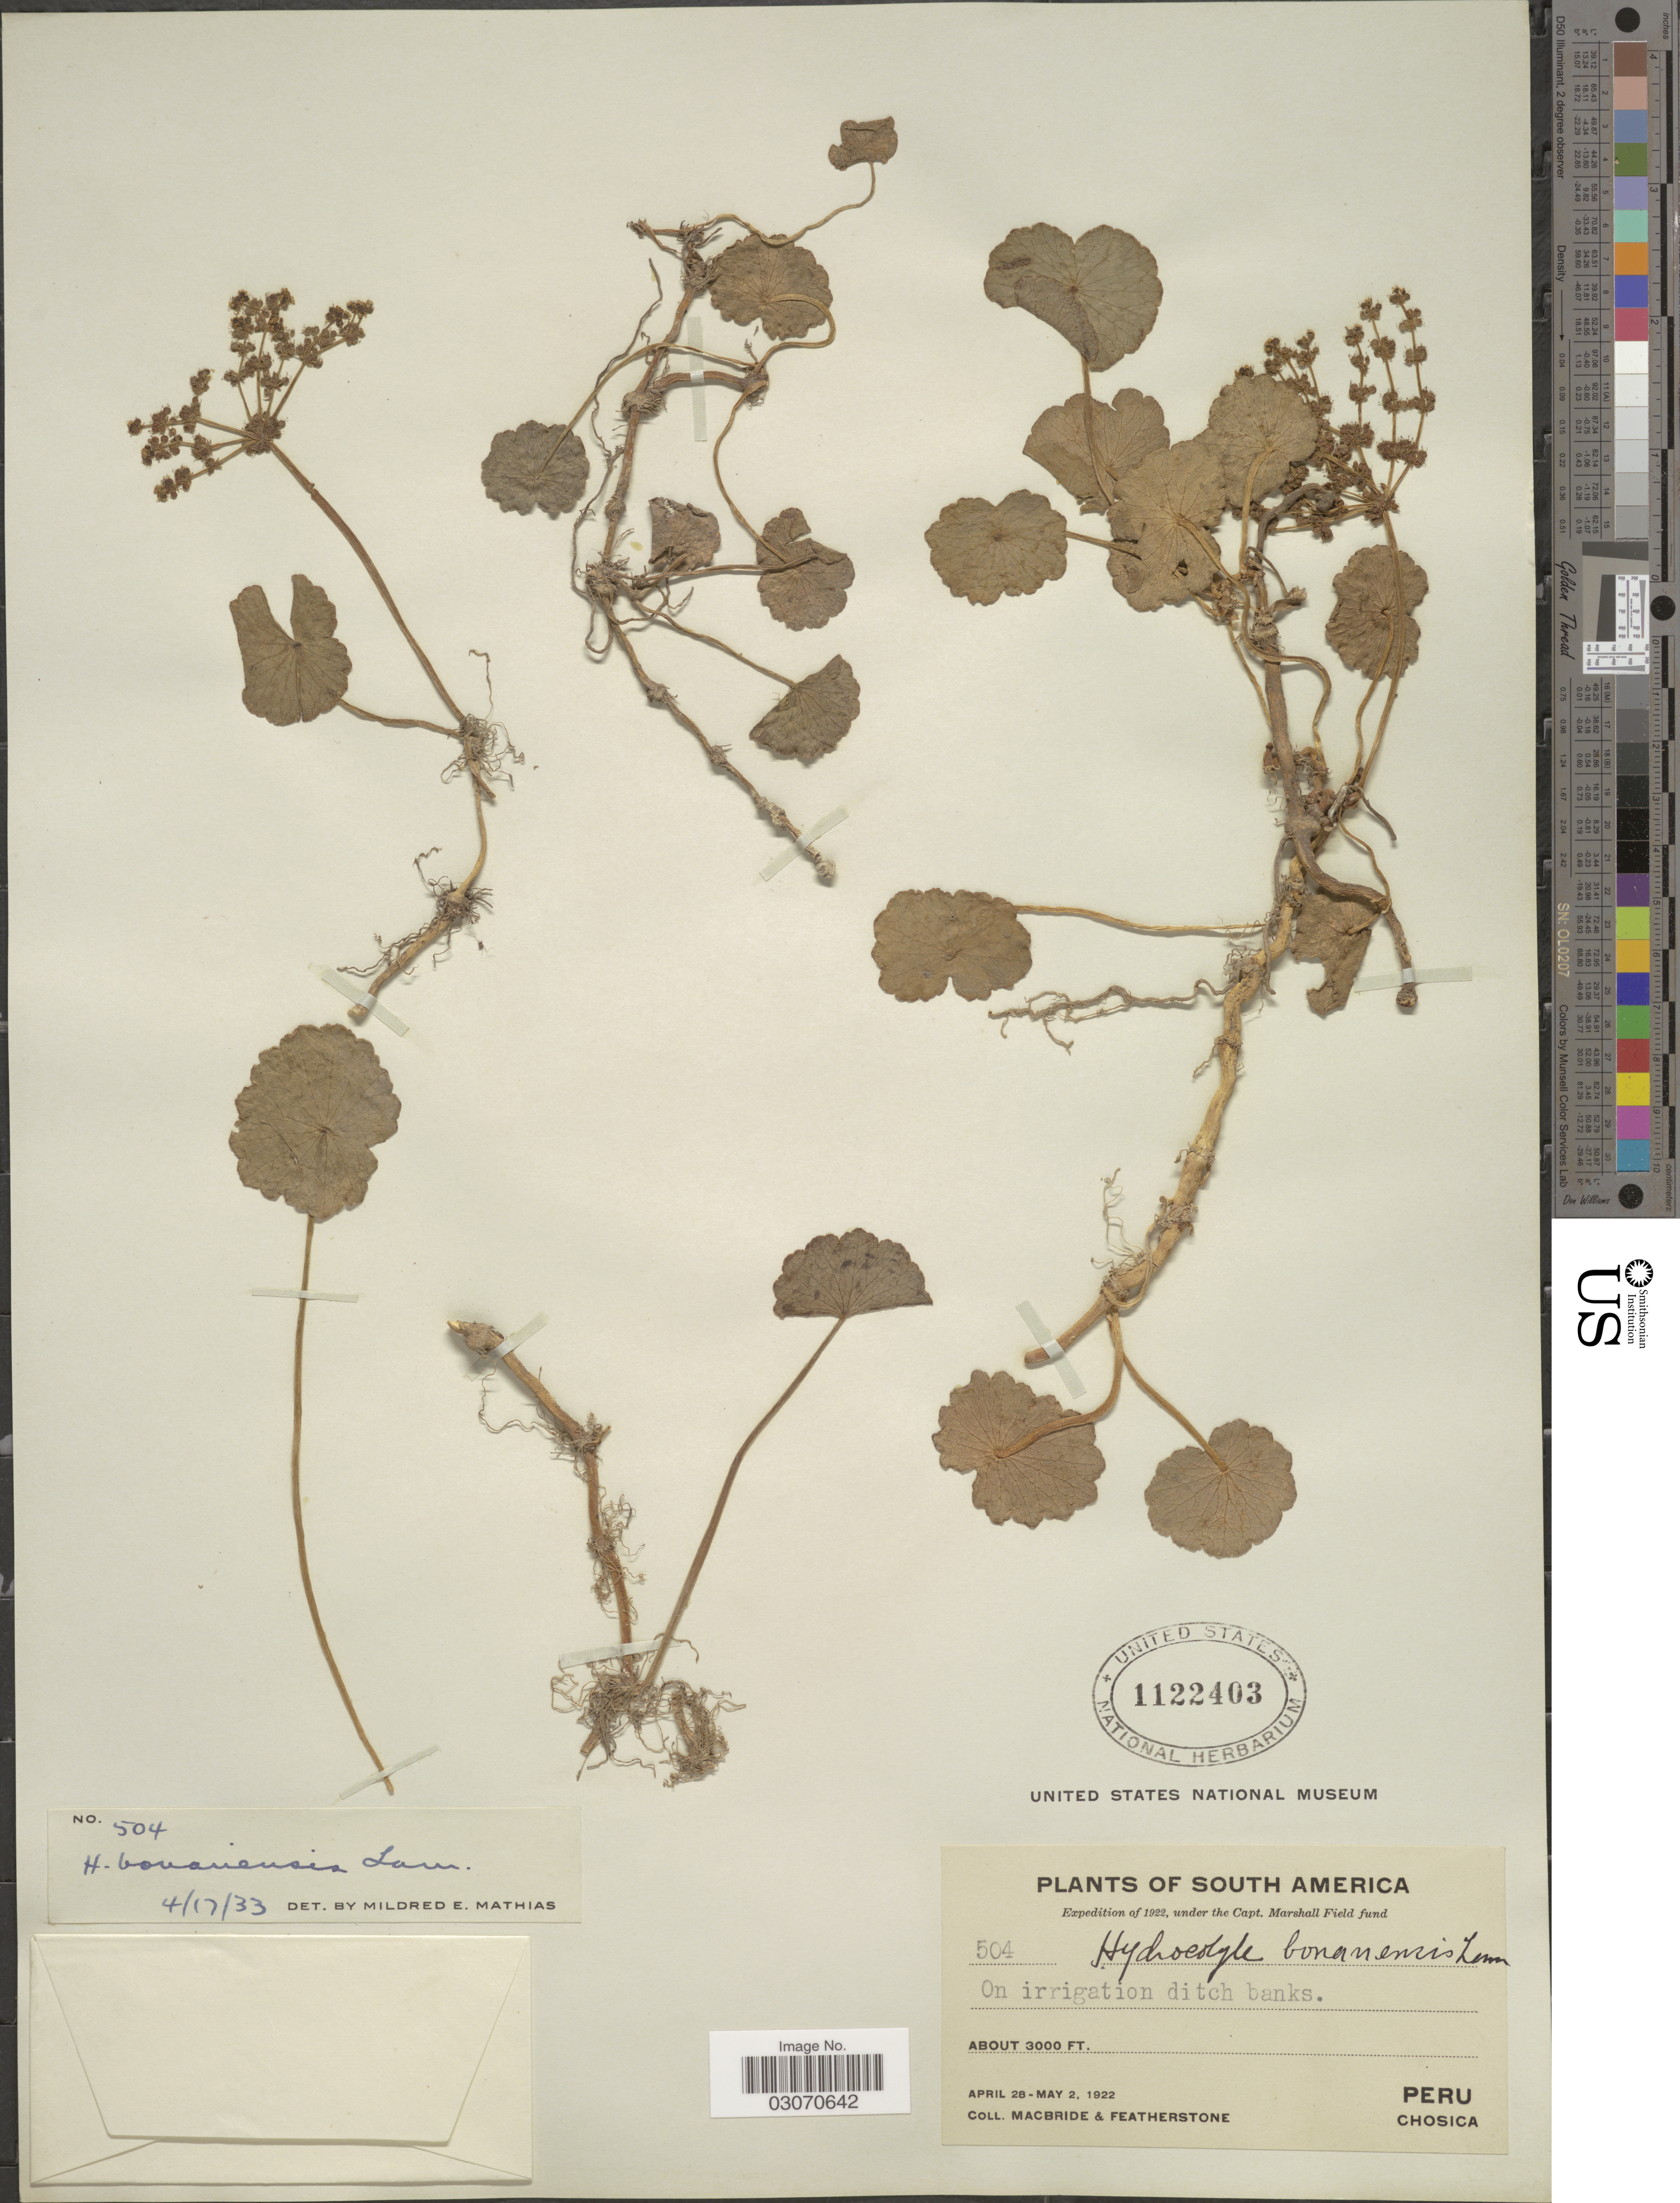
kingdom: Plantae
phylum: Tracheophyta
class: Magnoliopsida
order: Apiales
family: Araliaceae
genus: Hydrocotyle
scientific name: Hydrocotyle bonariensis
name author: Lam.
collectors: Macbride, -- & -. Featherstone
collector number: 504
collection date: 1922-04-28/1922-05-02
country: Peru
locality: Chosica.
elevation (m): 914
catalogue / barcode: US 1122403